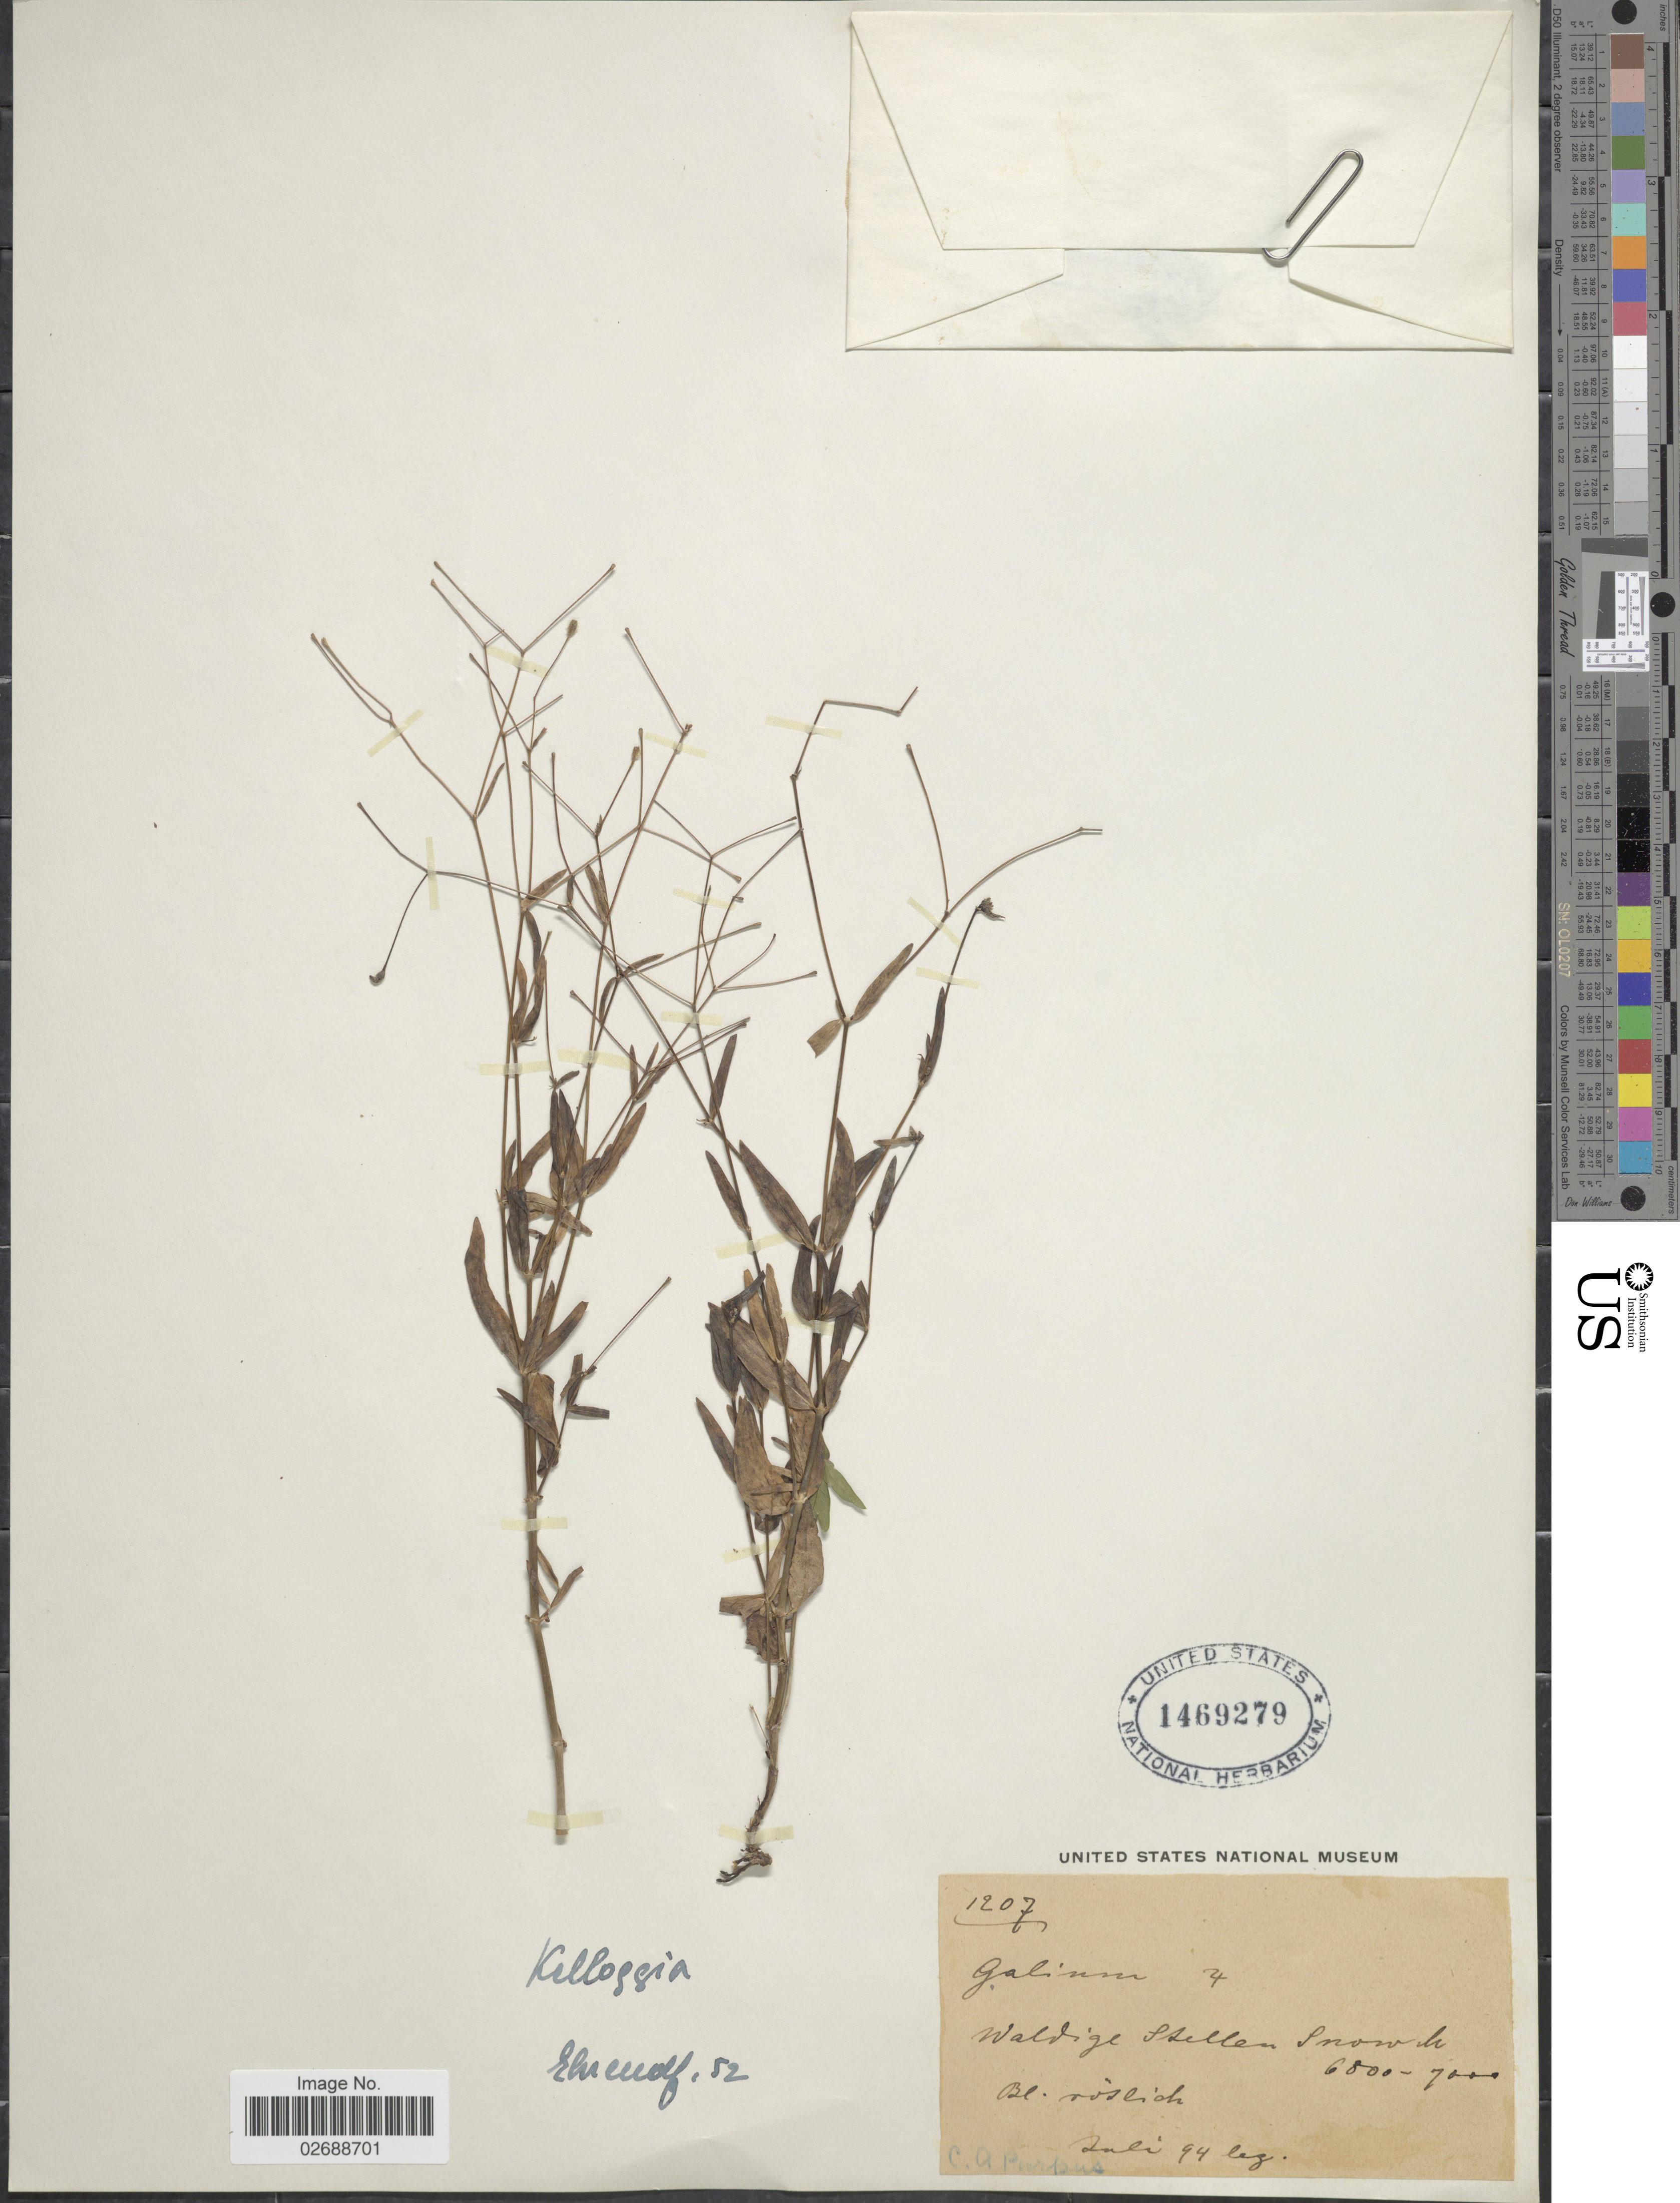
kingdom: Plantae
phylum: Tracheophyta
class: Magnoliopsida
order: Gentianales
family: Rubiaceae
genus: Kelloggia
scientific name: Kelloggia galioides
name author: Torr.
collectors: C. A. Purpus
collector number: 1207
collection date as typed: Transcribed d/m/y: /7/94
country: Austria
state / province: Niederosterreich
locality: Waldige Stellen Snow de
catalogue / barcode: US 1469279